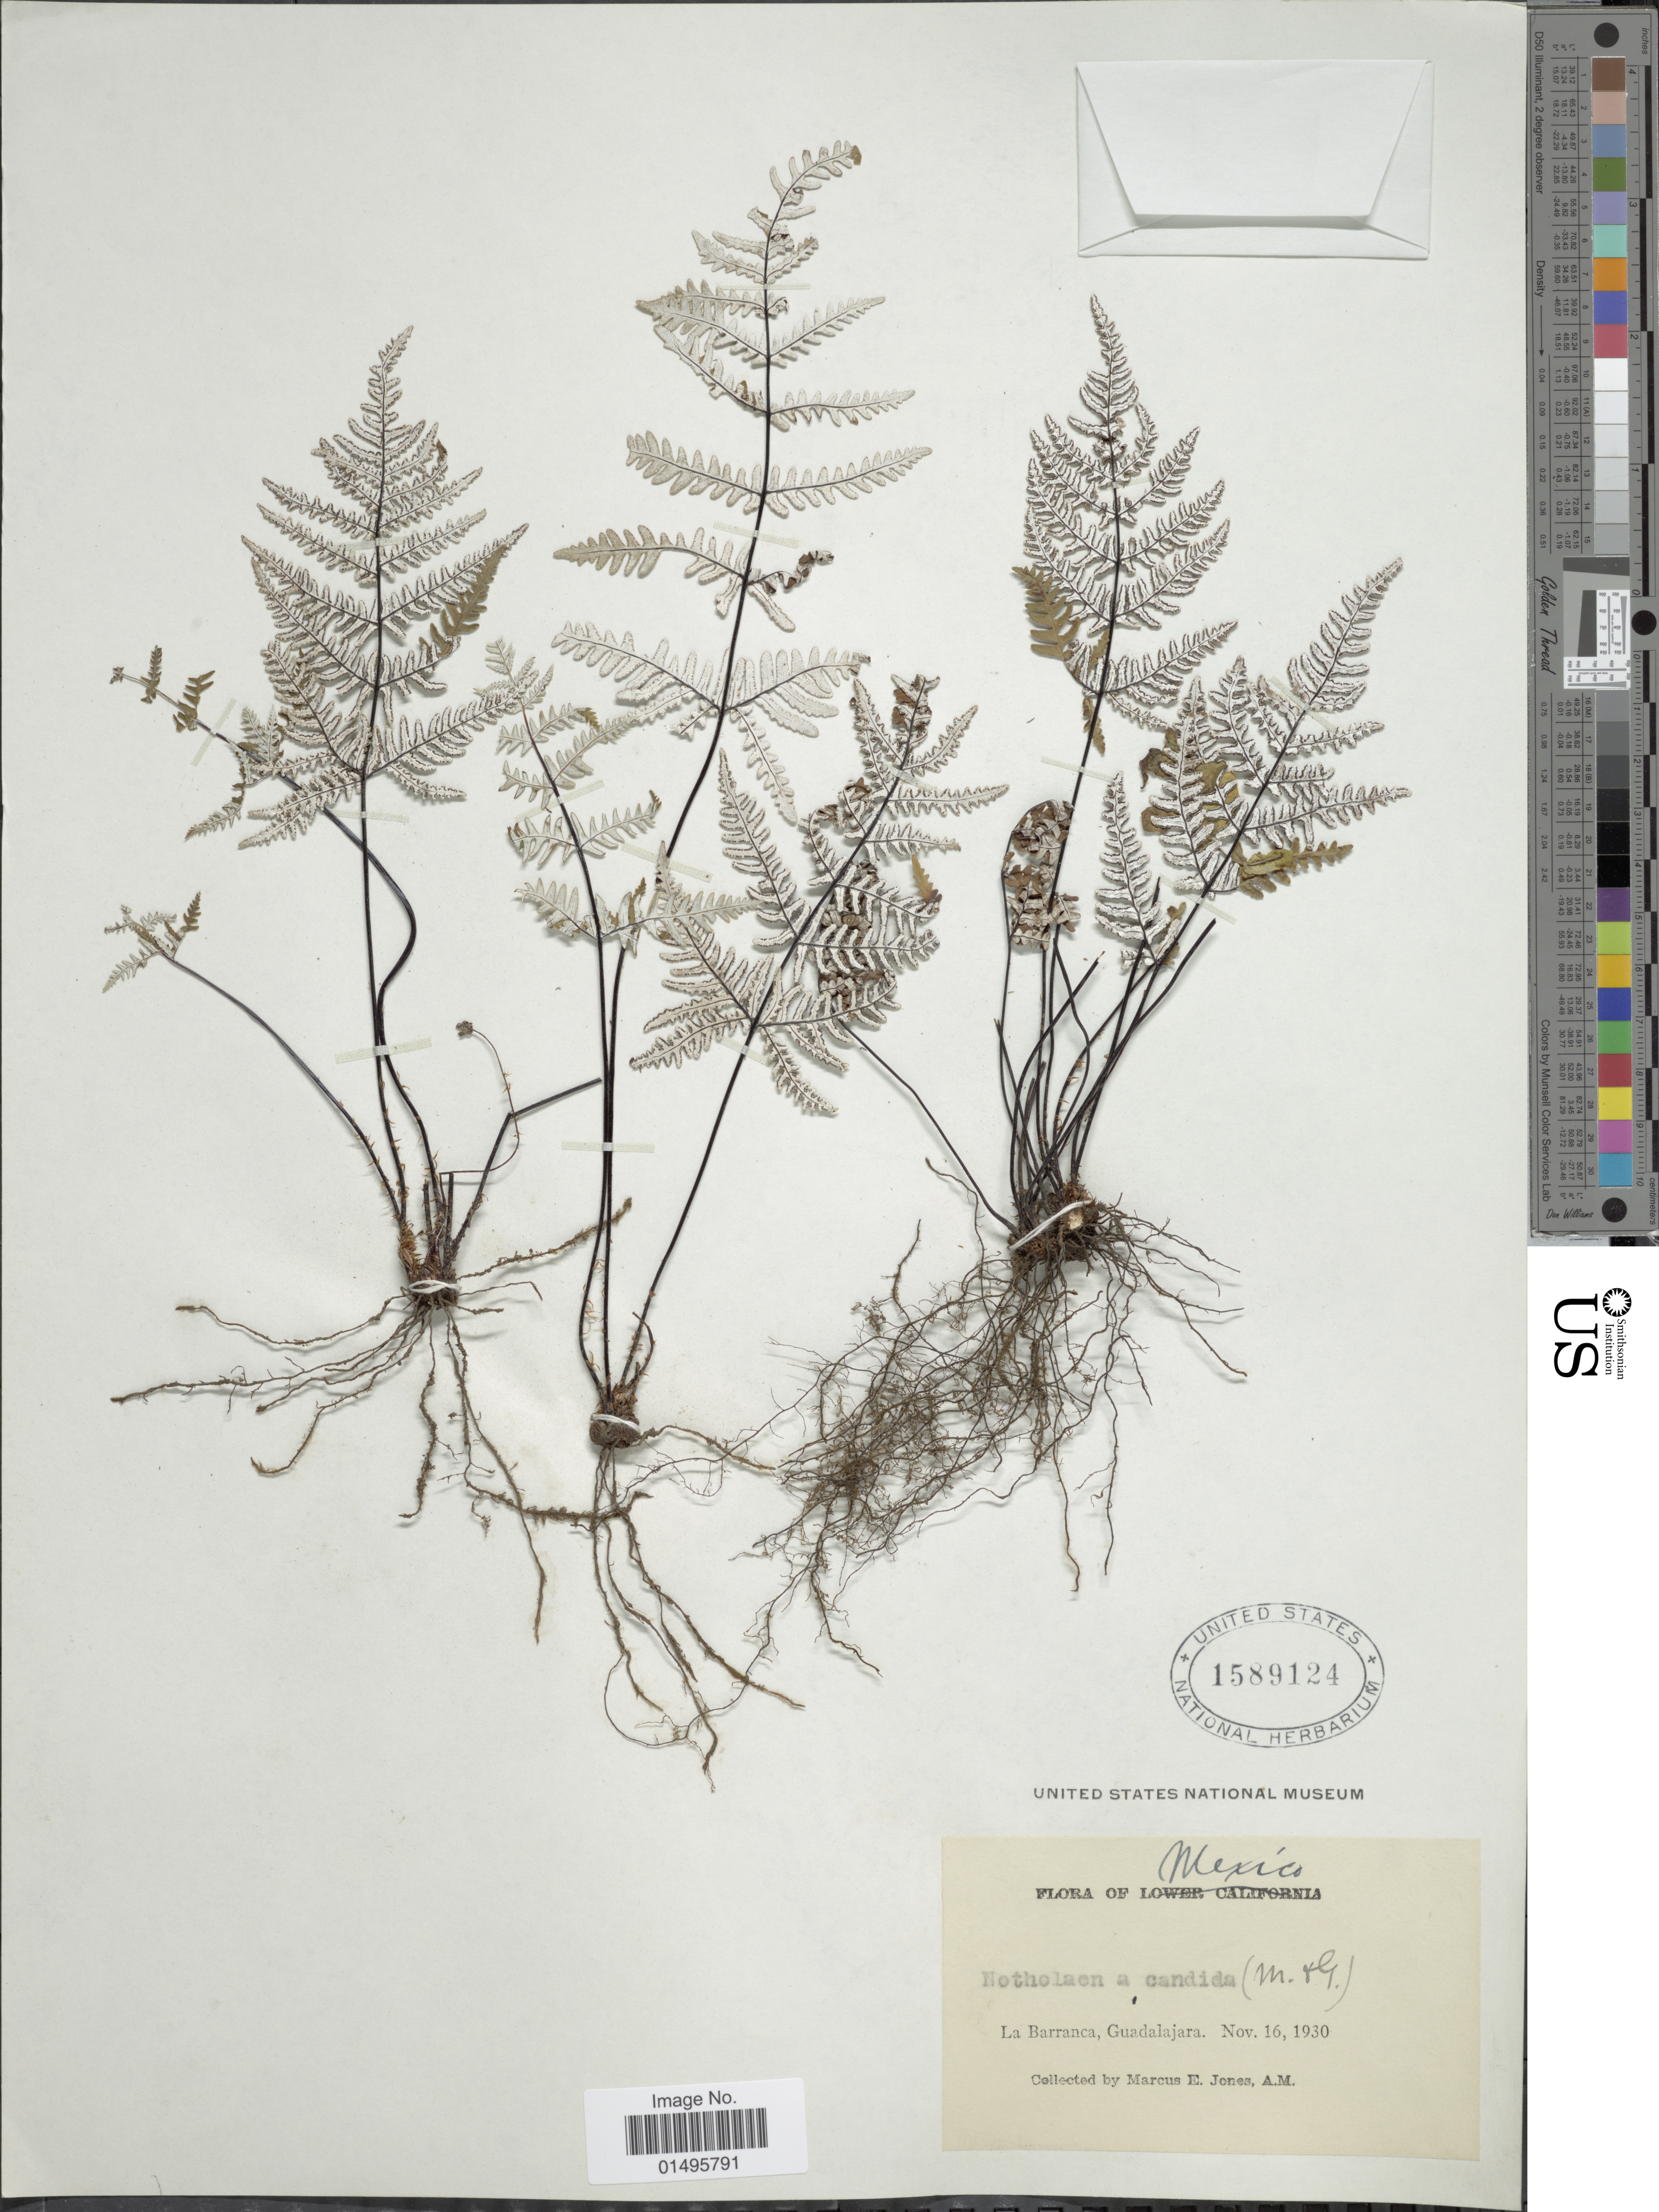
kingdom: Plantae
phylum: Tracheophyta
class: Polypodiopsida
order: Polypodiales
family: Pteridaceae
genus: Notholaena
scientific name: Notholaena candida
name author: (M. Martens) Hook.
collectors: M. E. Jones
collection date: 1930-11-16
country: Mexico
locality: La Barranca, Guadalajara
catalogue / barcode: US 1589124